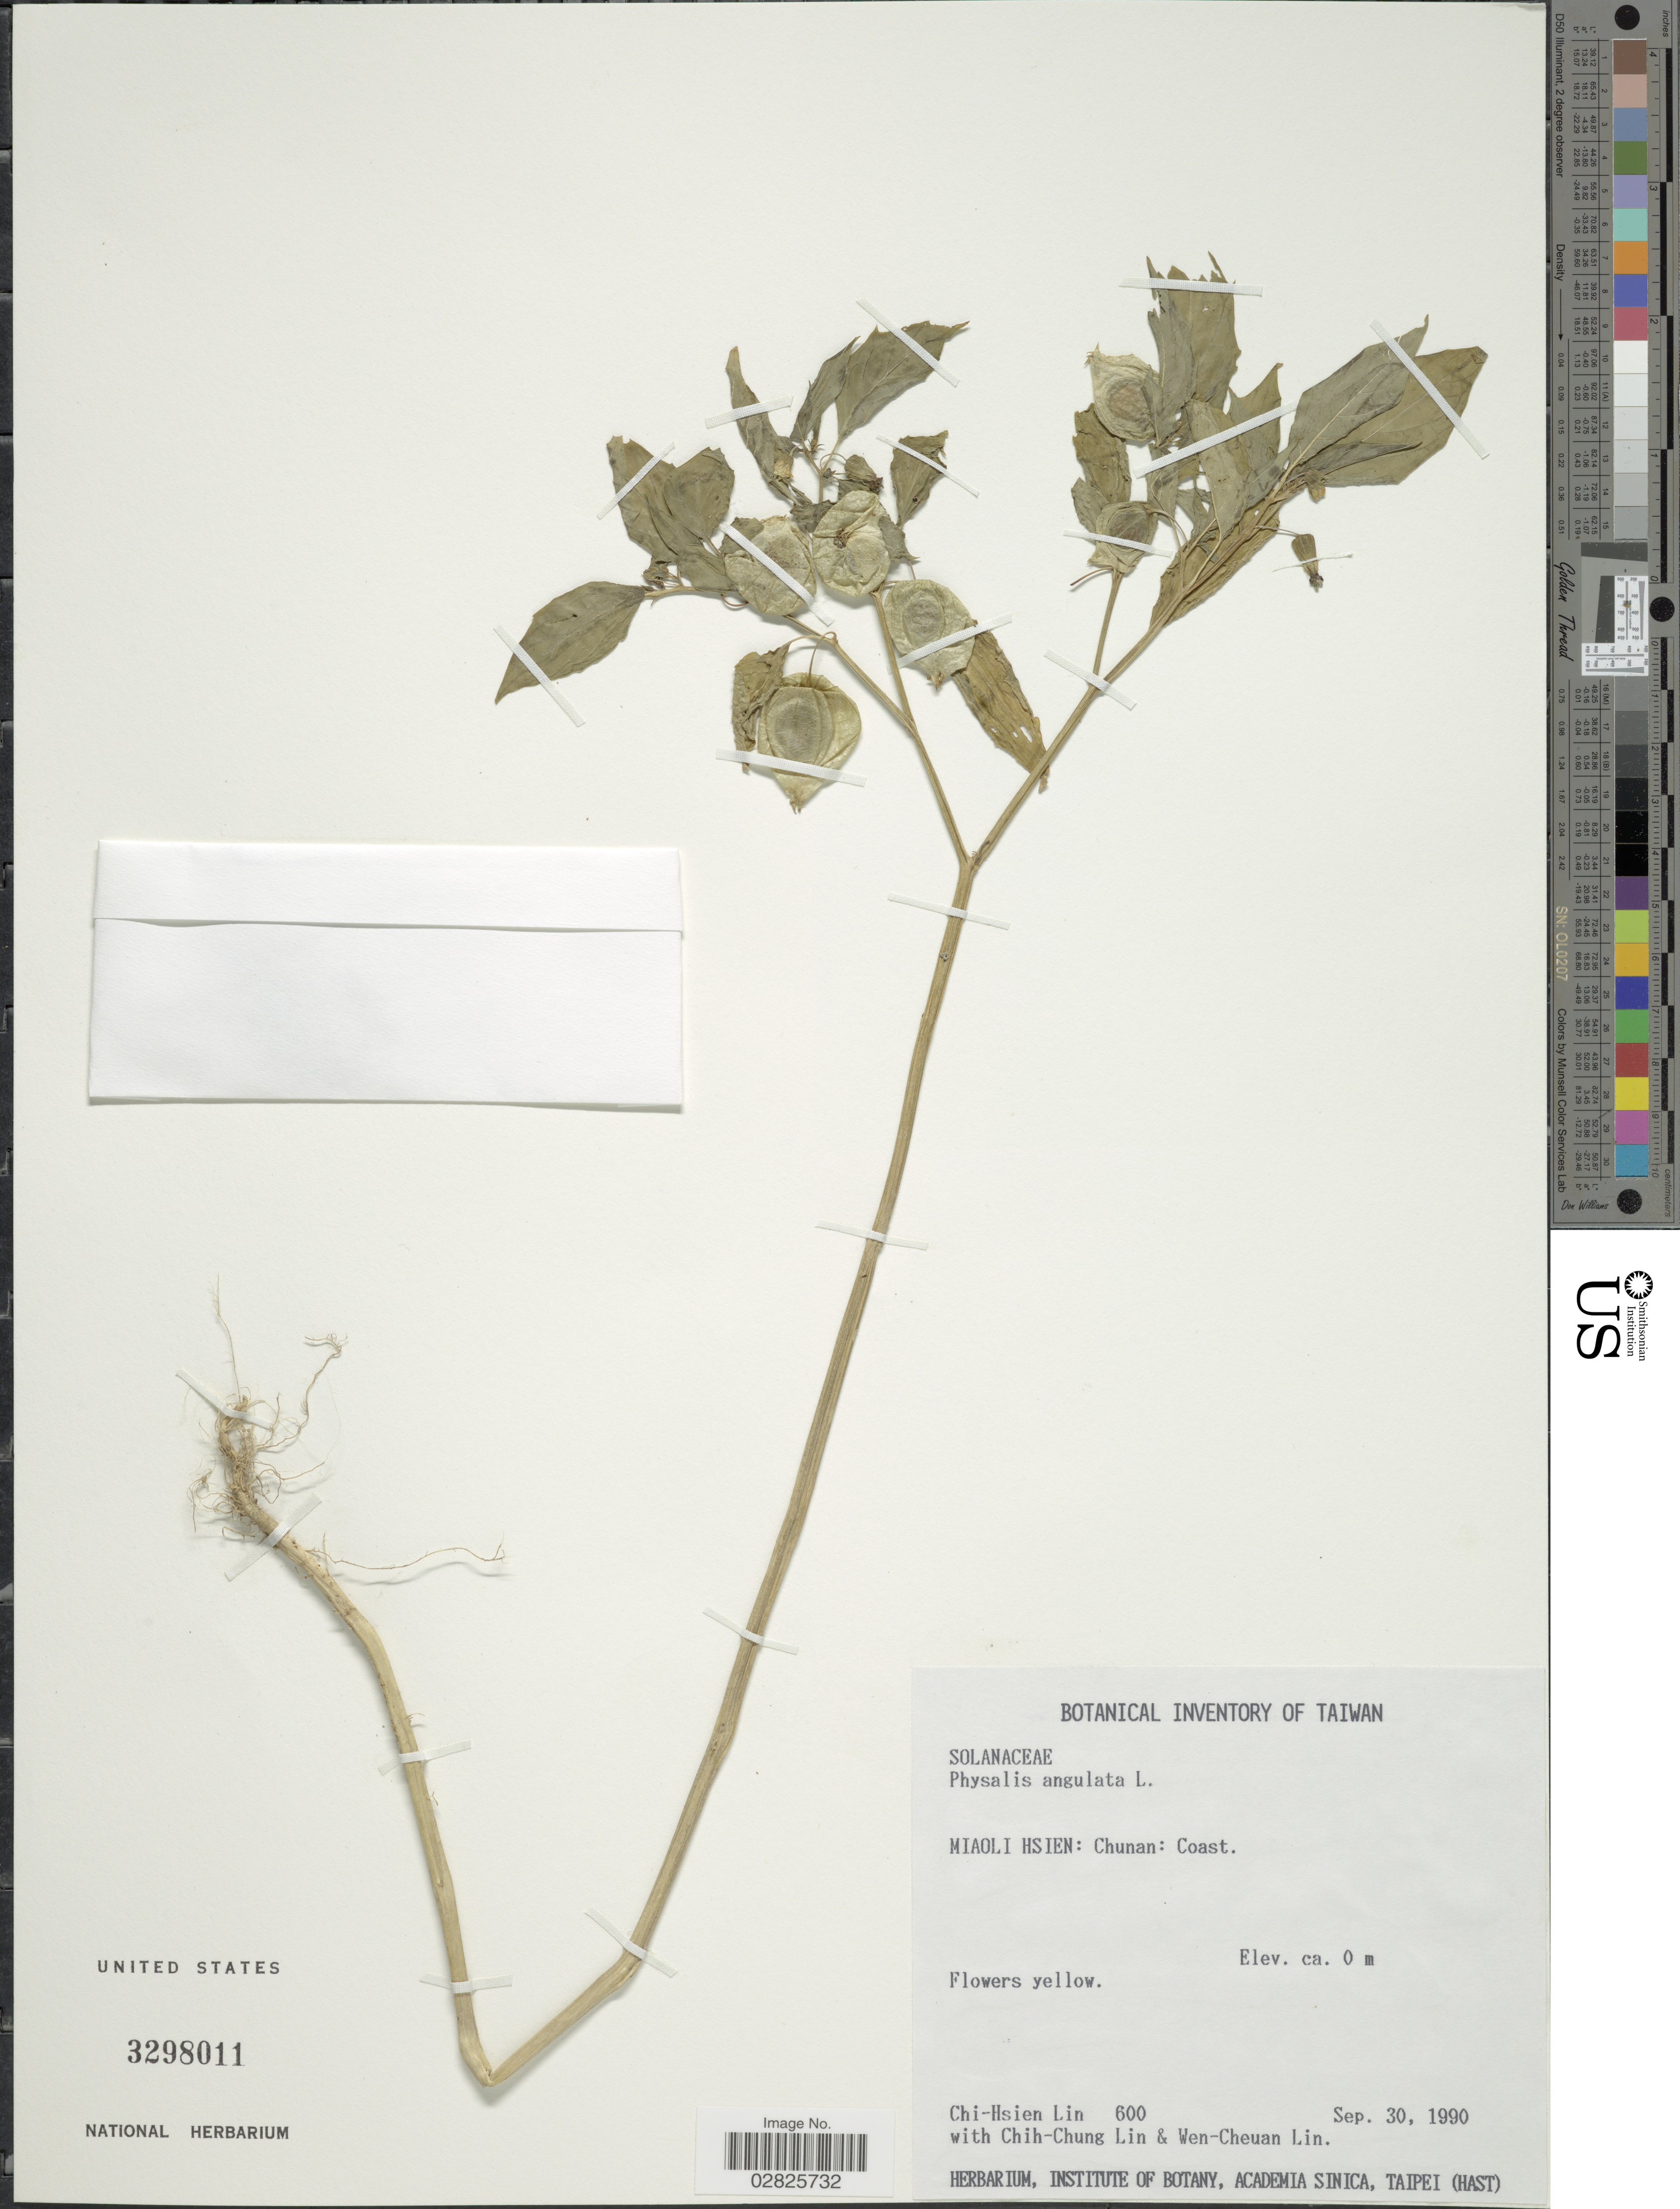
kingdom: Plantae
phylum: Tracheophyta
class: Magnoliopsida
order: Solanales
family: Solanaceae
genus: Physalis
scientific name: Physalis angulata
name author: L.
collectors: C. Lin, C. Lin & W. Lin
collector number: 600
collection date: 1990-09-30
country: Taiwan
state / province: Miaoli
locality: Miaoli Hsien: Chunan: Coast.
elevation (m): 0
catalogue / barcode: US 3298011